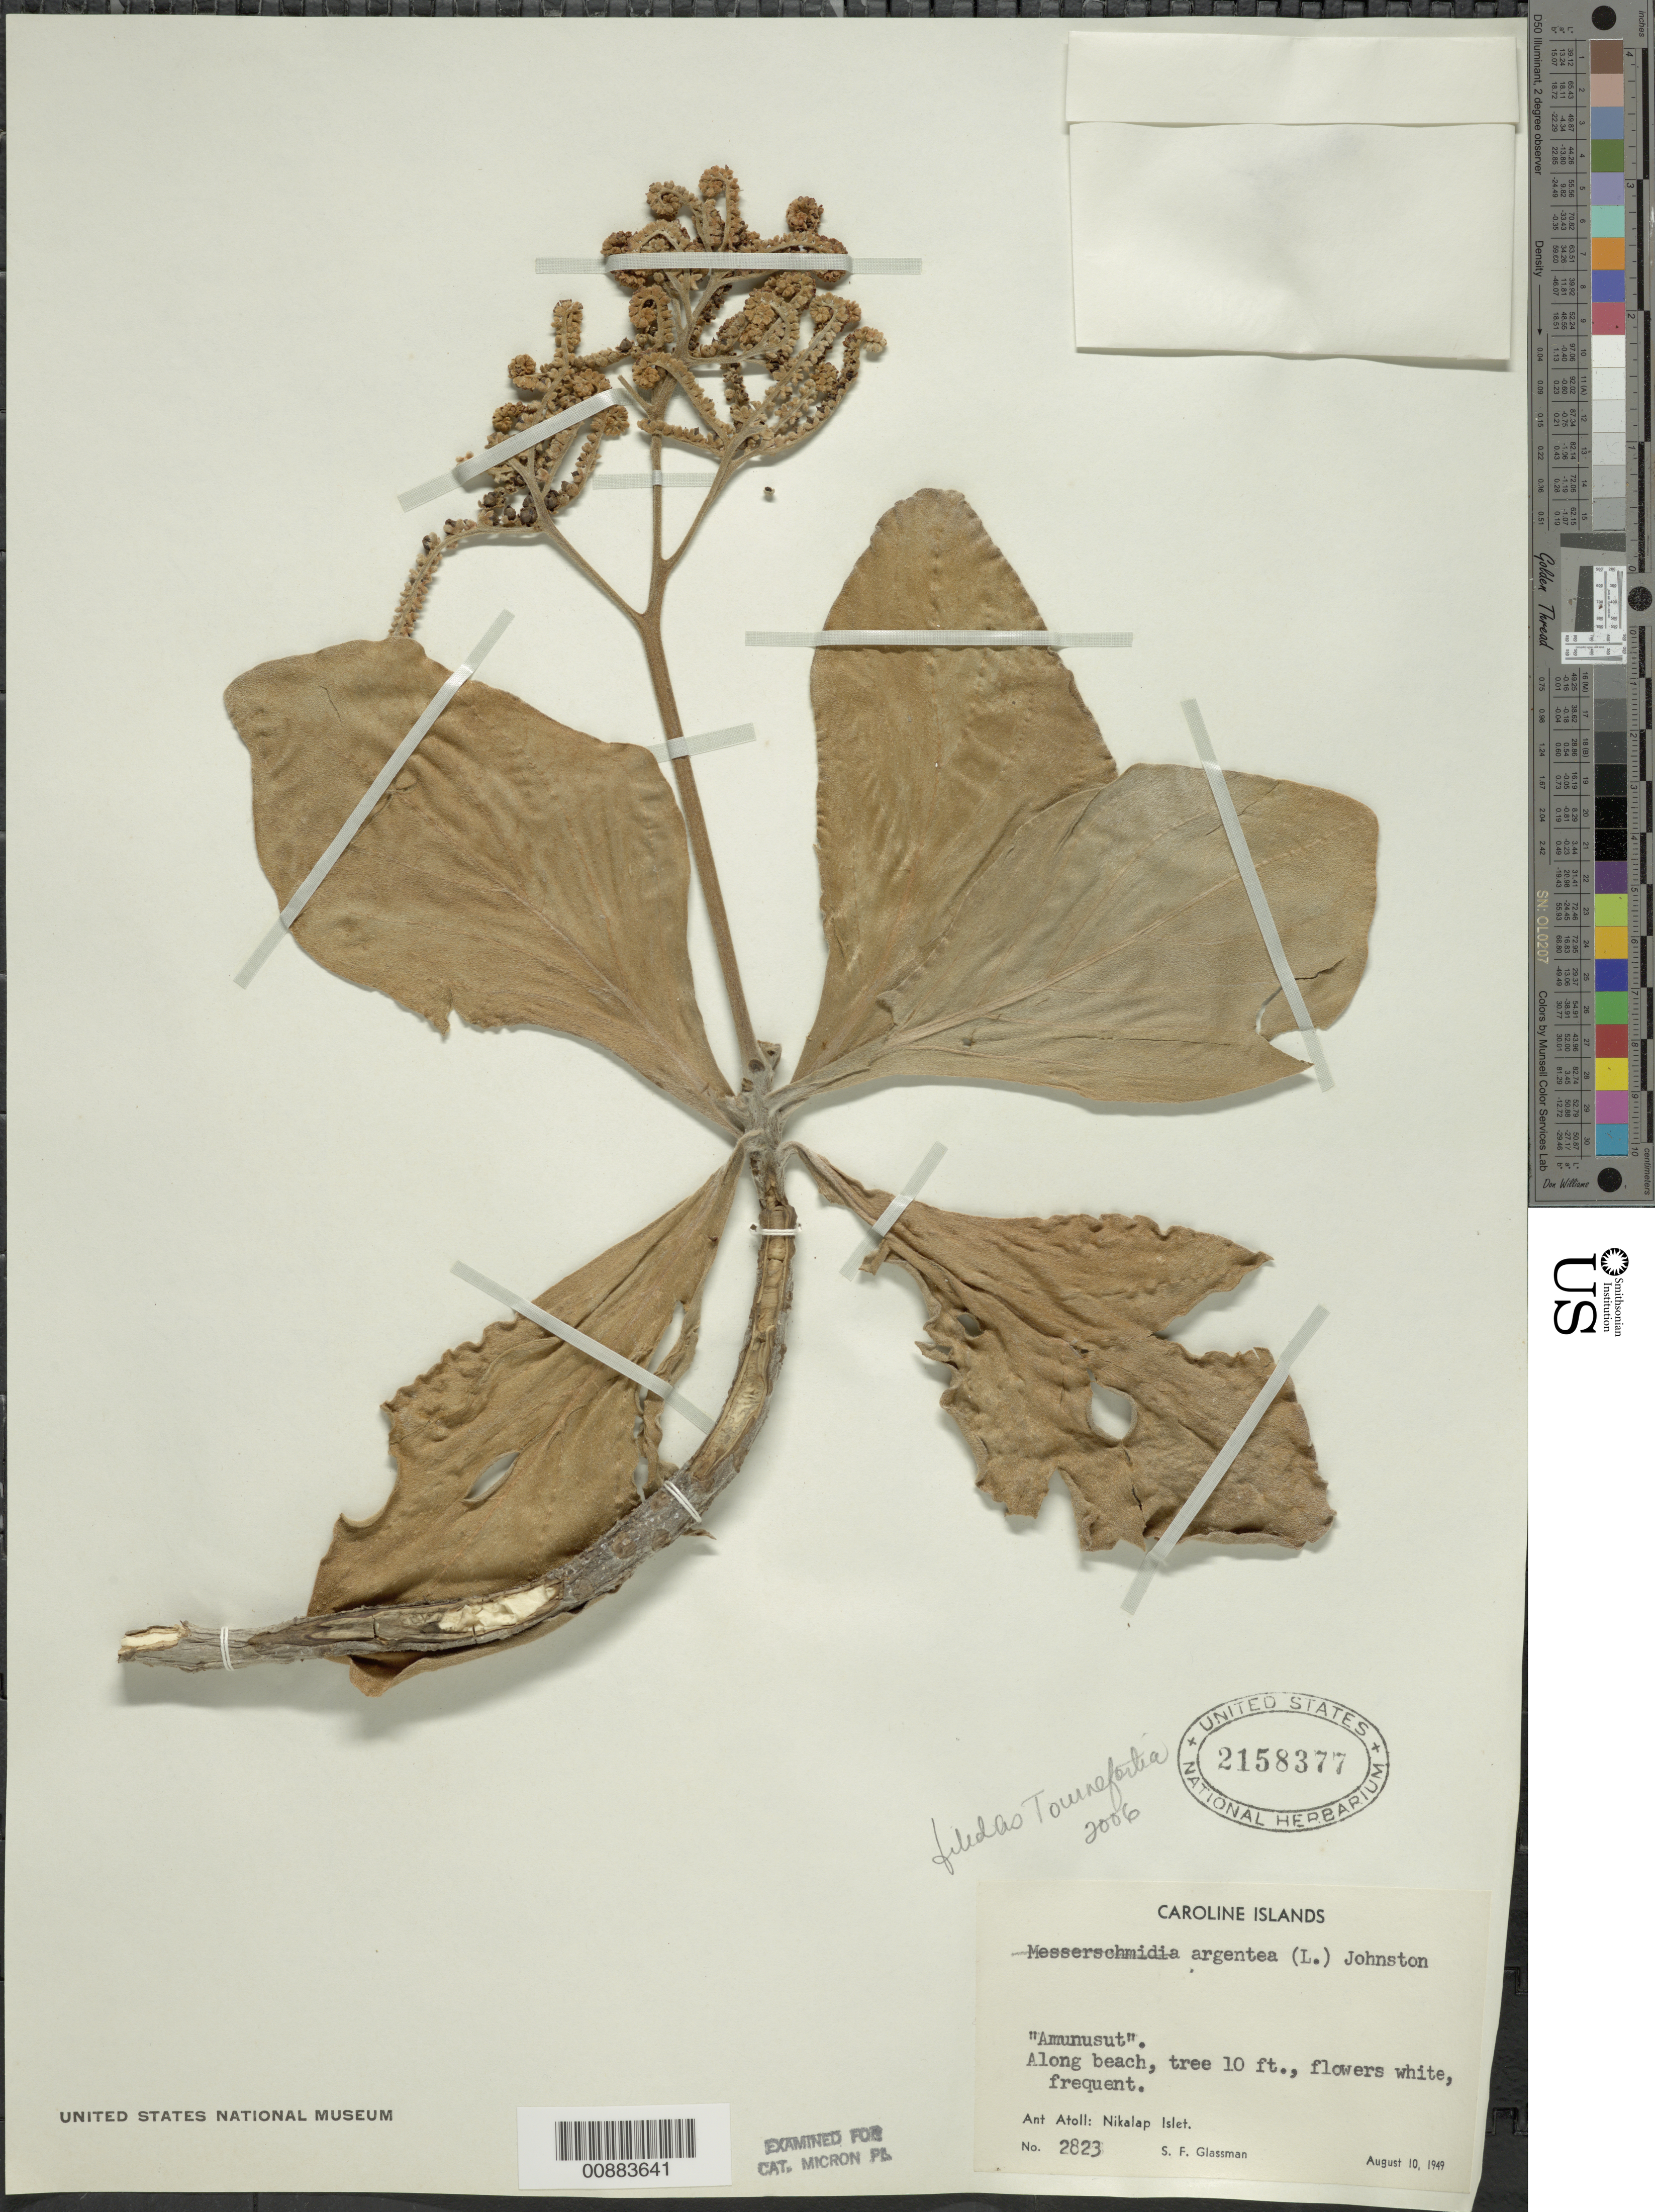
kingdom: Plantae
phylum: Tracheophyta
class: Magnoliopsida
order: Boraginales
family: Heliotropiaceae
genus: Heliotropium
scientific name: Heliotropium arboreum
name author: (Blanco) Mabberley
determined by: Wagner, W. L., (BOT), Smithsonian Institution - National Museum of Natural History (UNITED STATES)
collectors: S. F. Glassman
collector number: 2823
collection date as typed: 10 Aug 1949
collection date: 1949-08-10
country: Micronesia, Federated States of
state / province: Pohnpei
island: Ant Atoll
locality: Ant Atoll, Nikalap Islet, along beach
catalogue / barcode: US 2158377